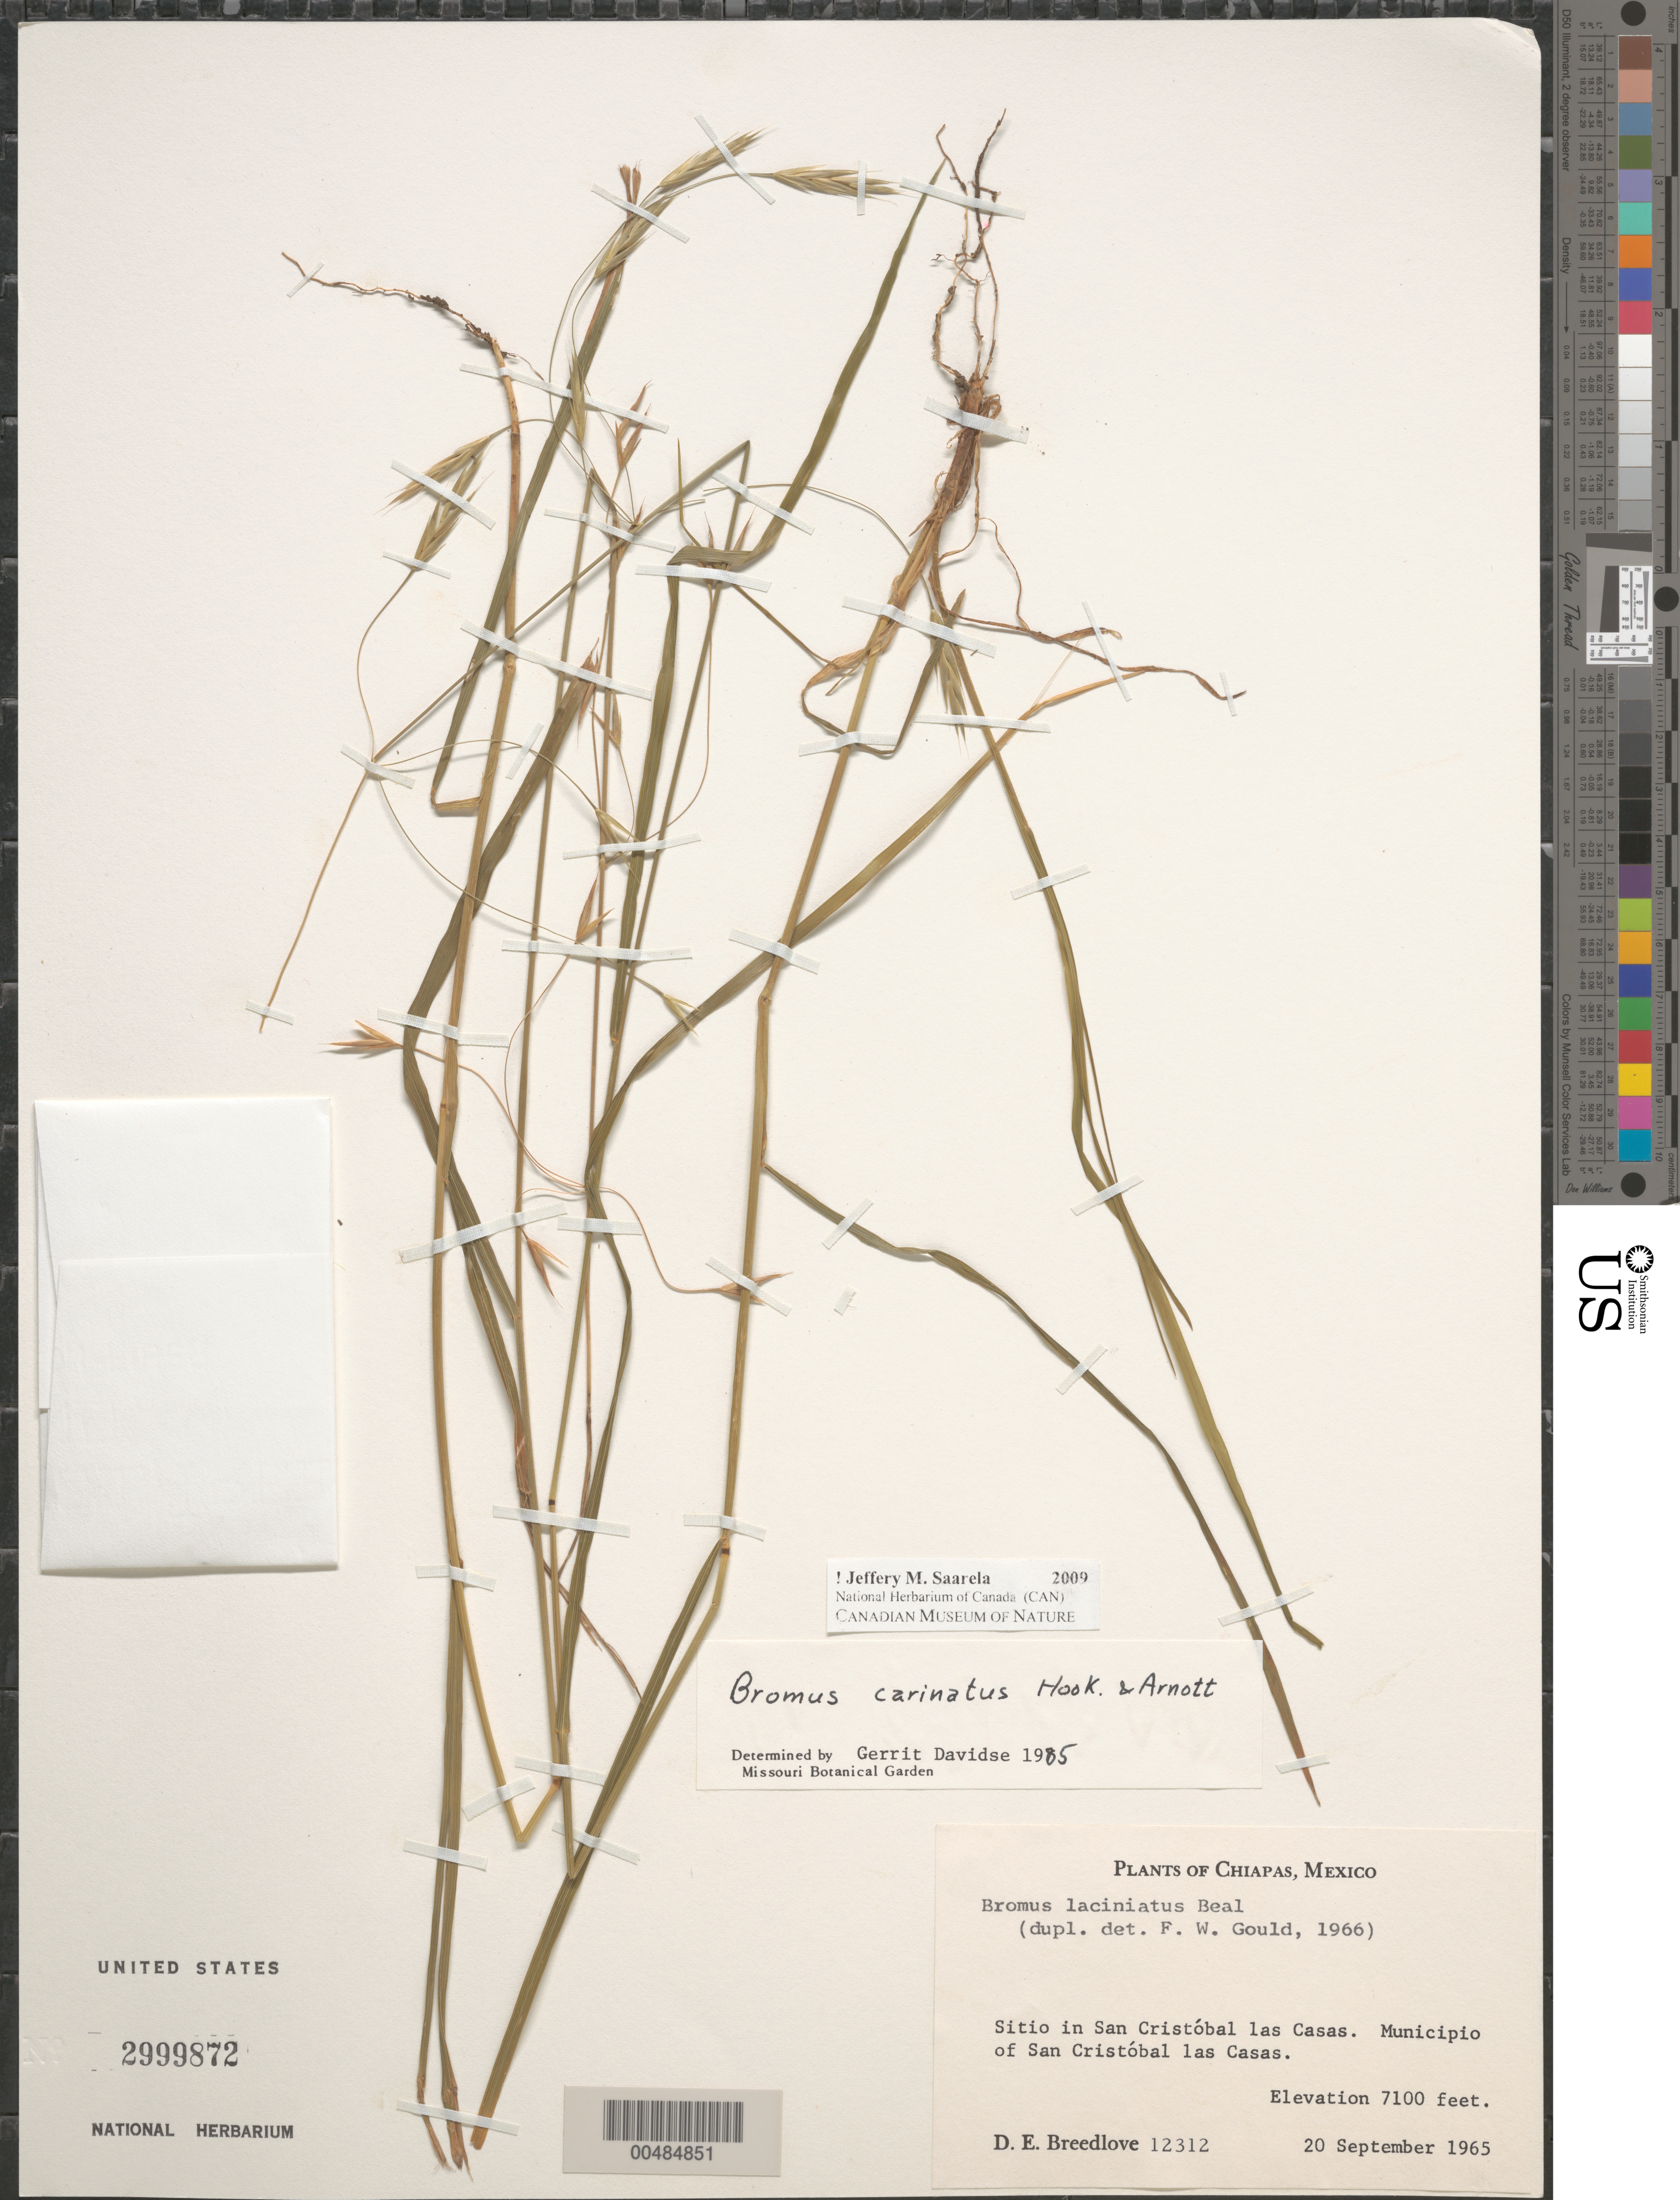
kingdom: Plantae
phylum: Tracheophyta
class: Liliopsida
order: Poales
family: Poaceae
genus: Bromus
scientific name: Bromus carinatus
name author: Hook. & Arn.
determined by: Davidse, Gerrit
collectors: D. E. Breedlove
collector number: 12312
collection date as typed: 20 Sep 1965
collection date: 1965-09-20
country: Mexico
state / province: Chiapas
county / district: San Cristóbal de Las Casas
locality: Sitio in San Cristóbal las Casas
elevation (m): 2164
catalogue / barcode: US 2999872